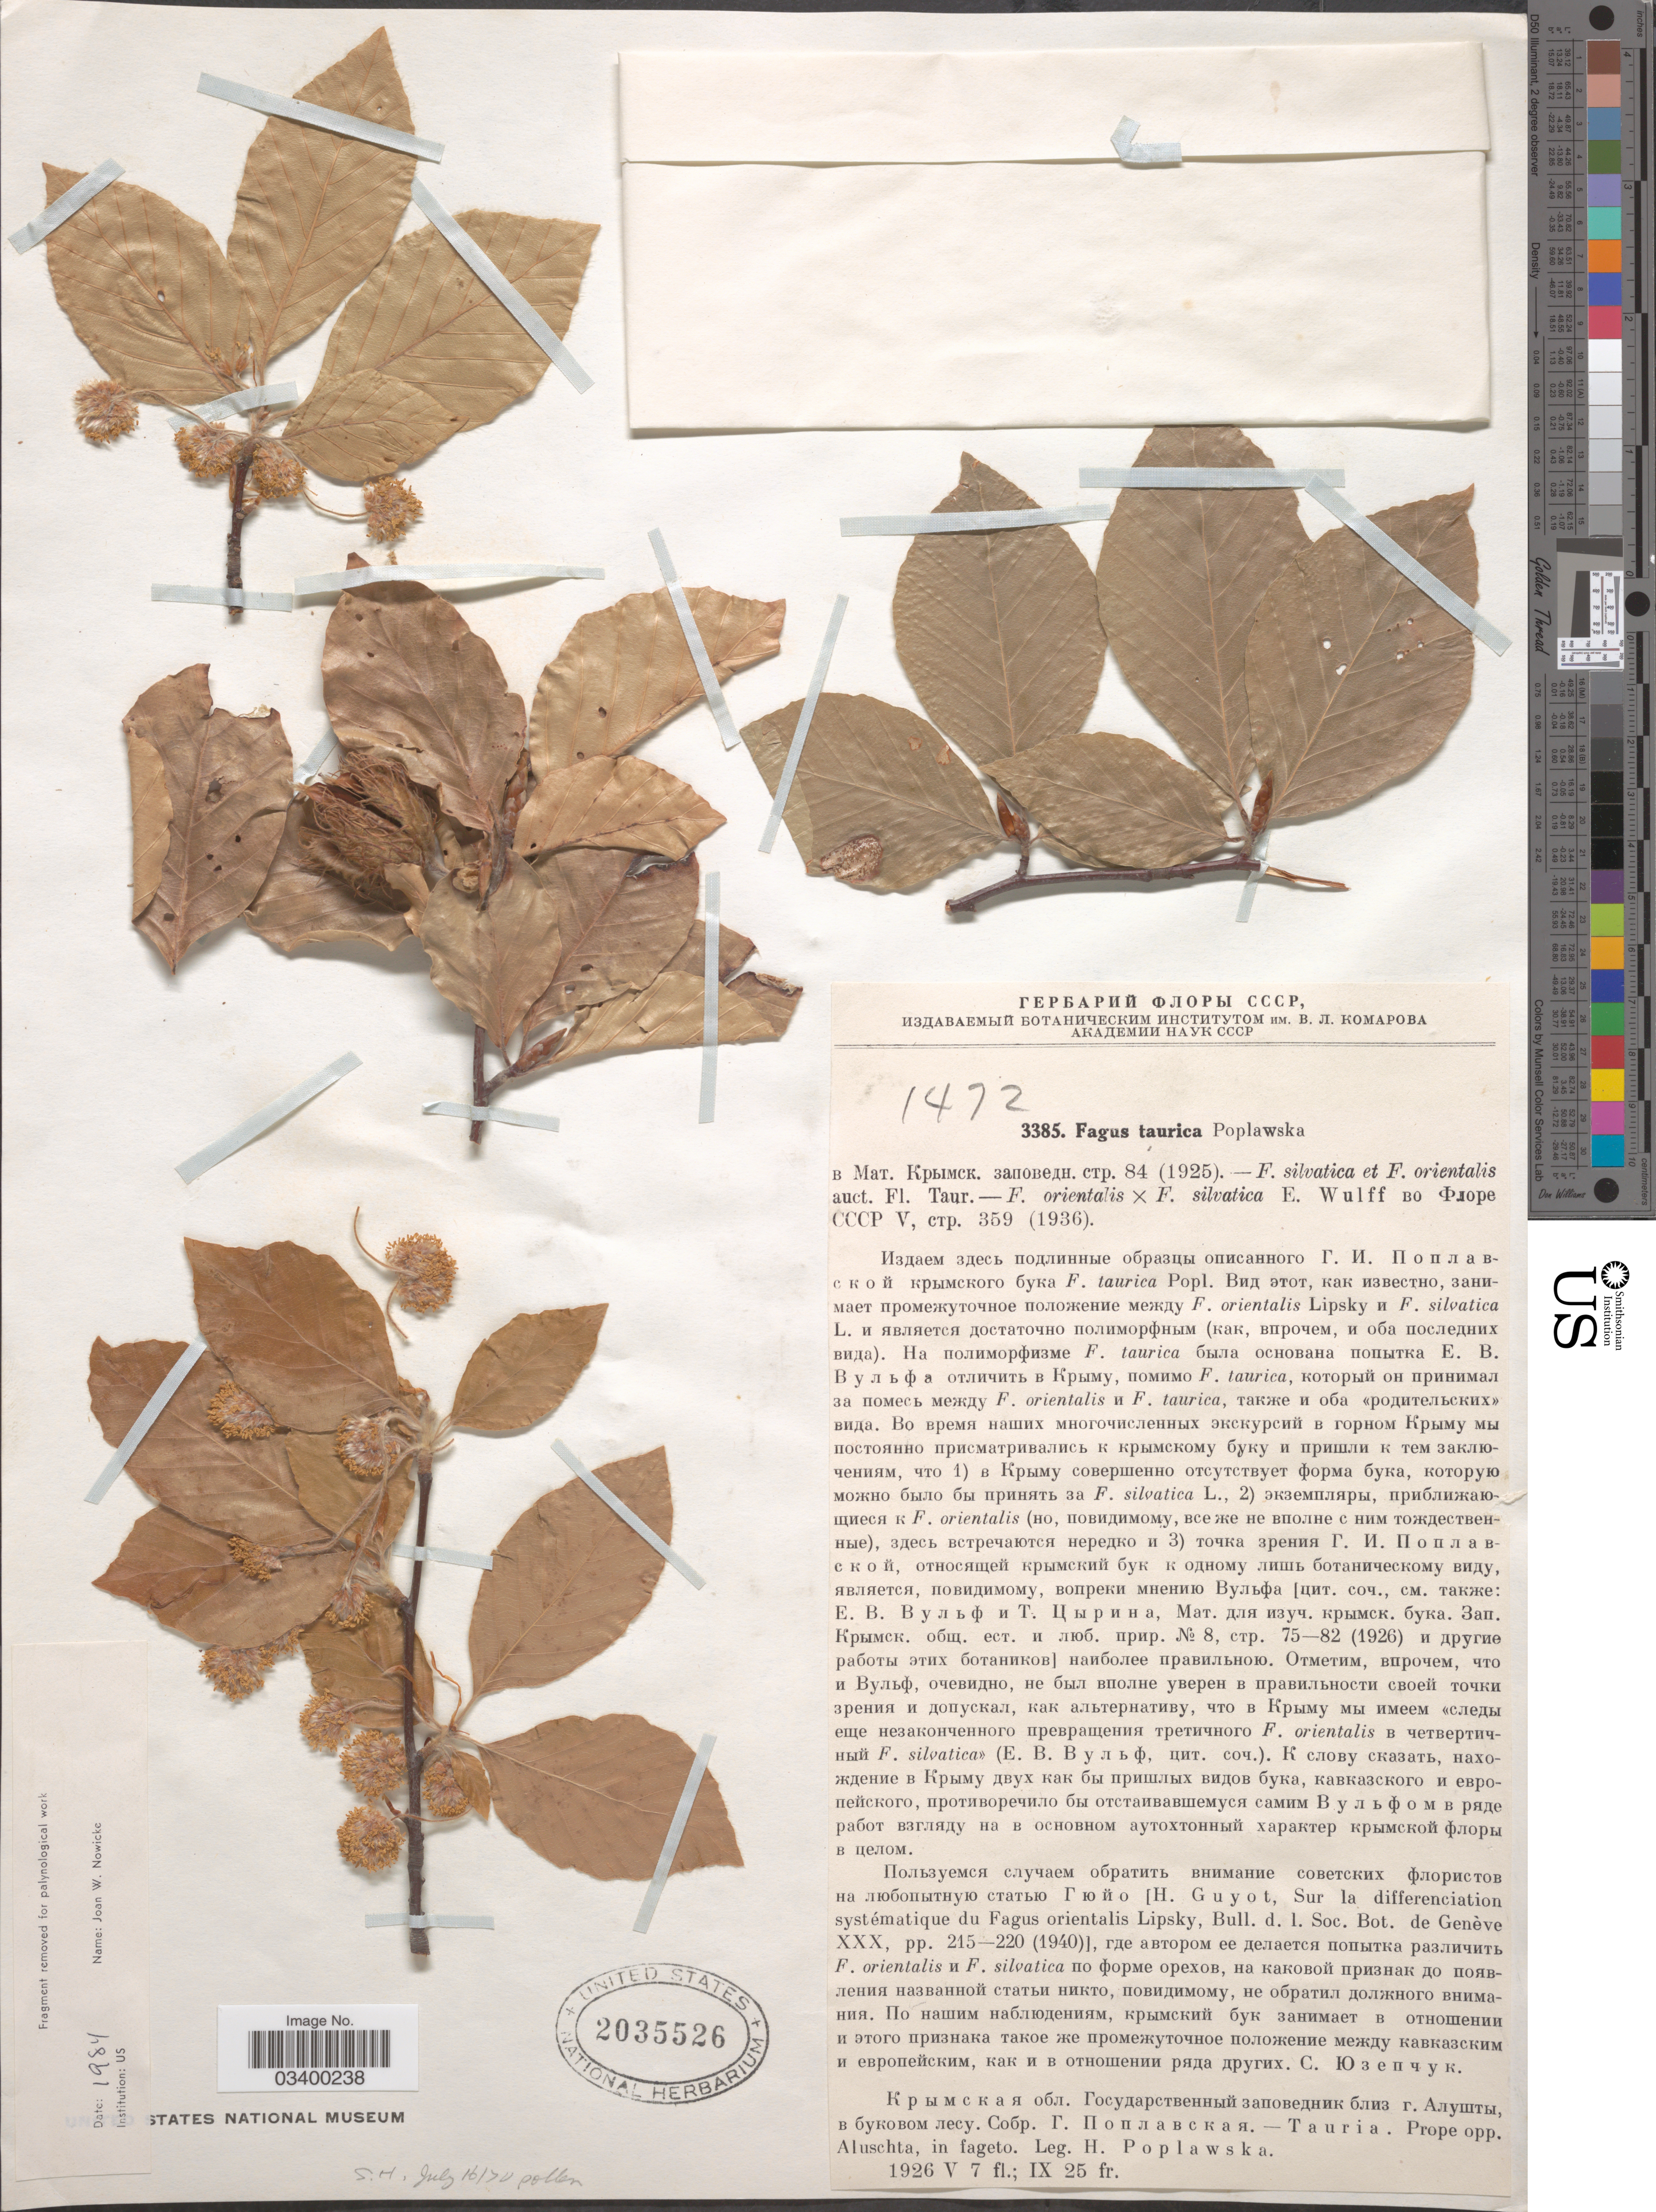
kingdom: Plantae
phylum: Tracheophyta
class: Magnoliopsida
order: Fagales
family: Fagaceae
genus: Fagus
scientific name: Fagus x taurica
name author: Popl.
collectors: H. Poplawska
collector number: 3385?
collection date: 1926-05-07/1926-09-25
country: Ukraine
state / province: Crimea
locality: Tauria. Prope opp. Aluschta, in fageto.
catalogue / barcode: US 2035526